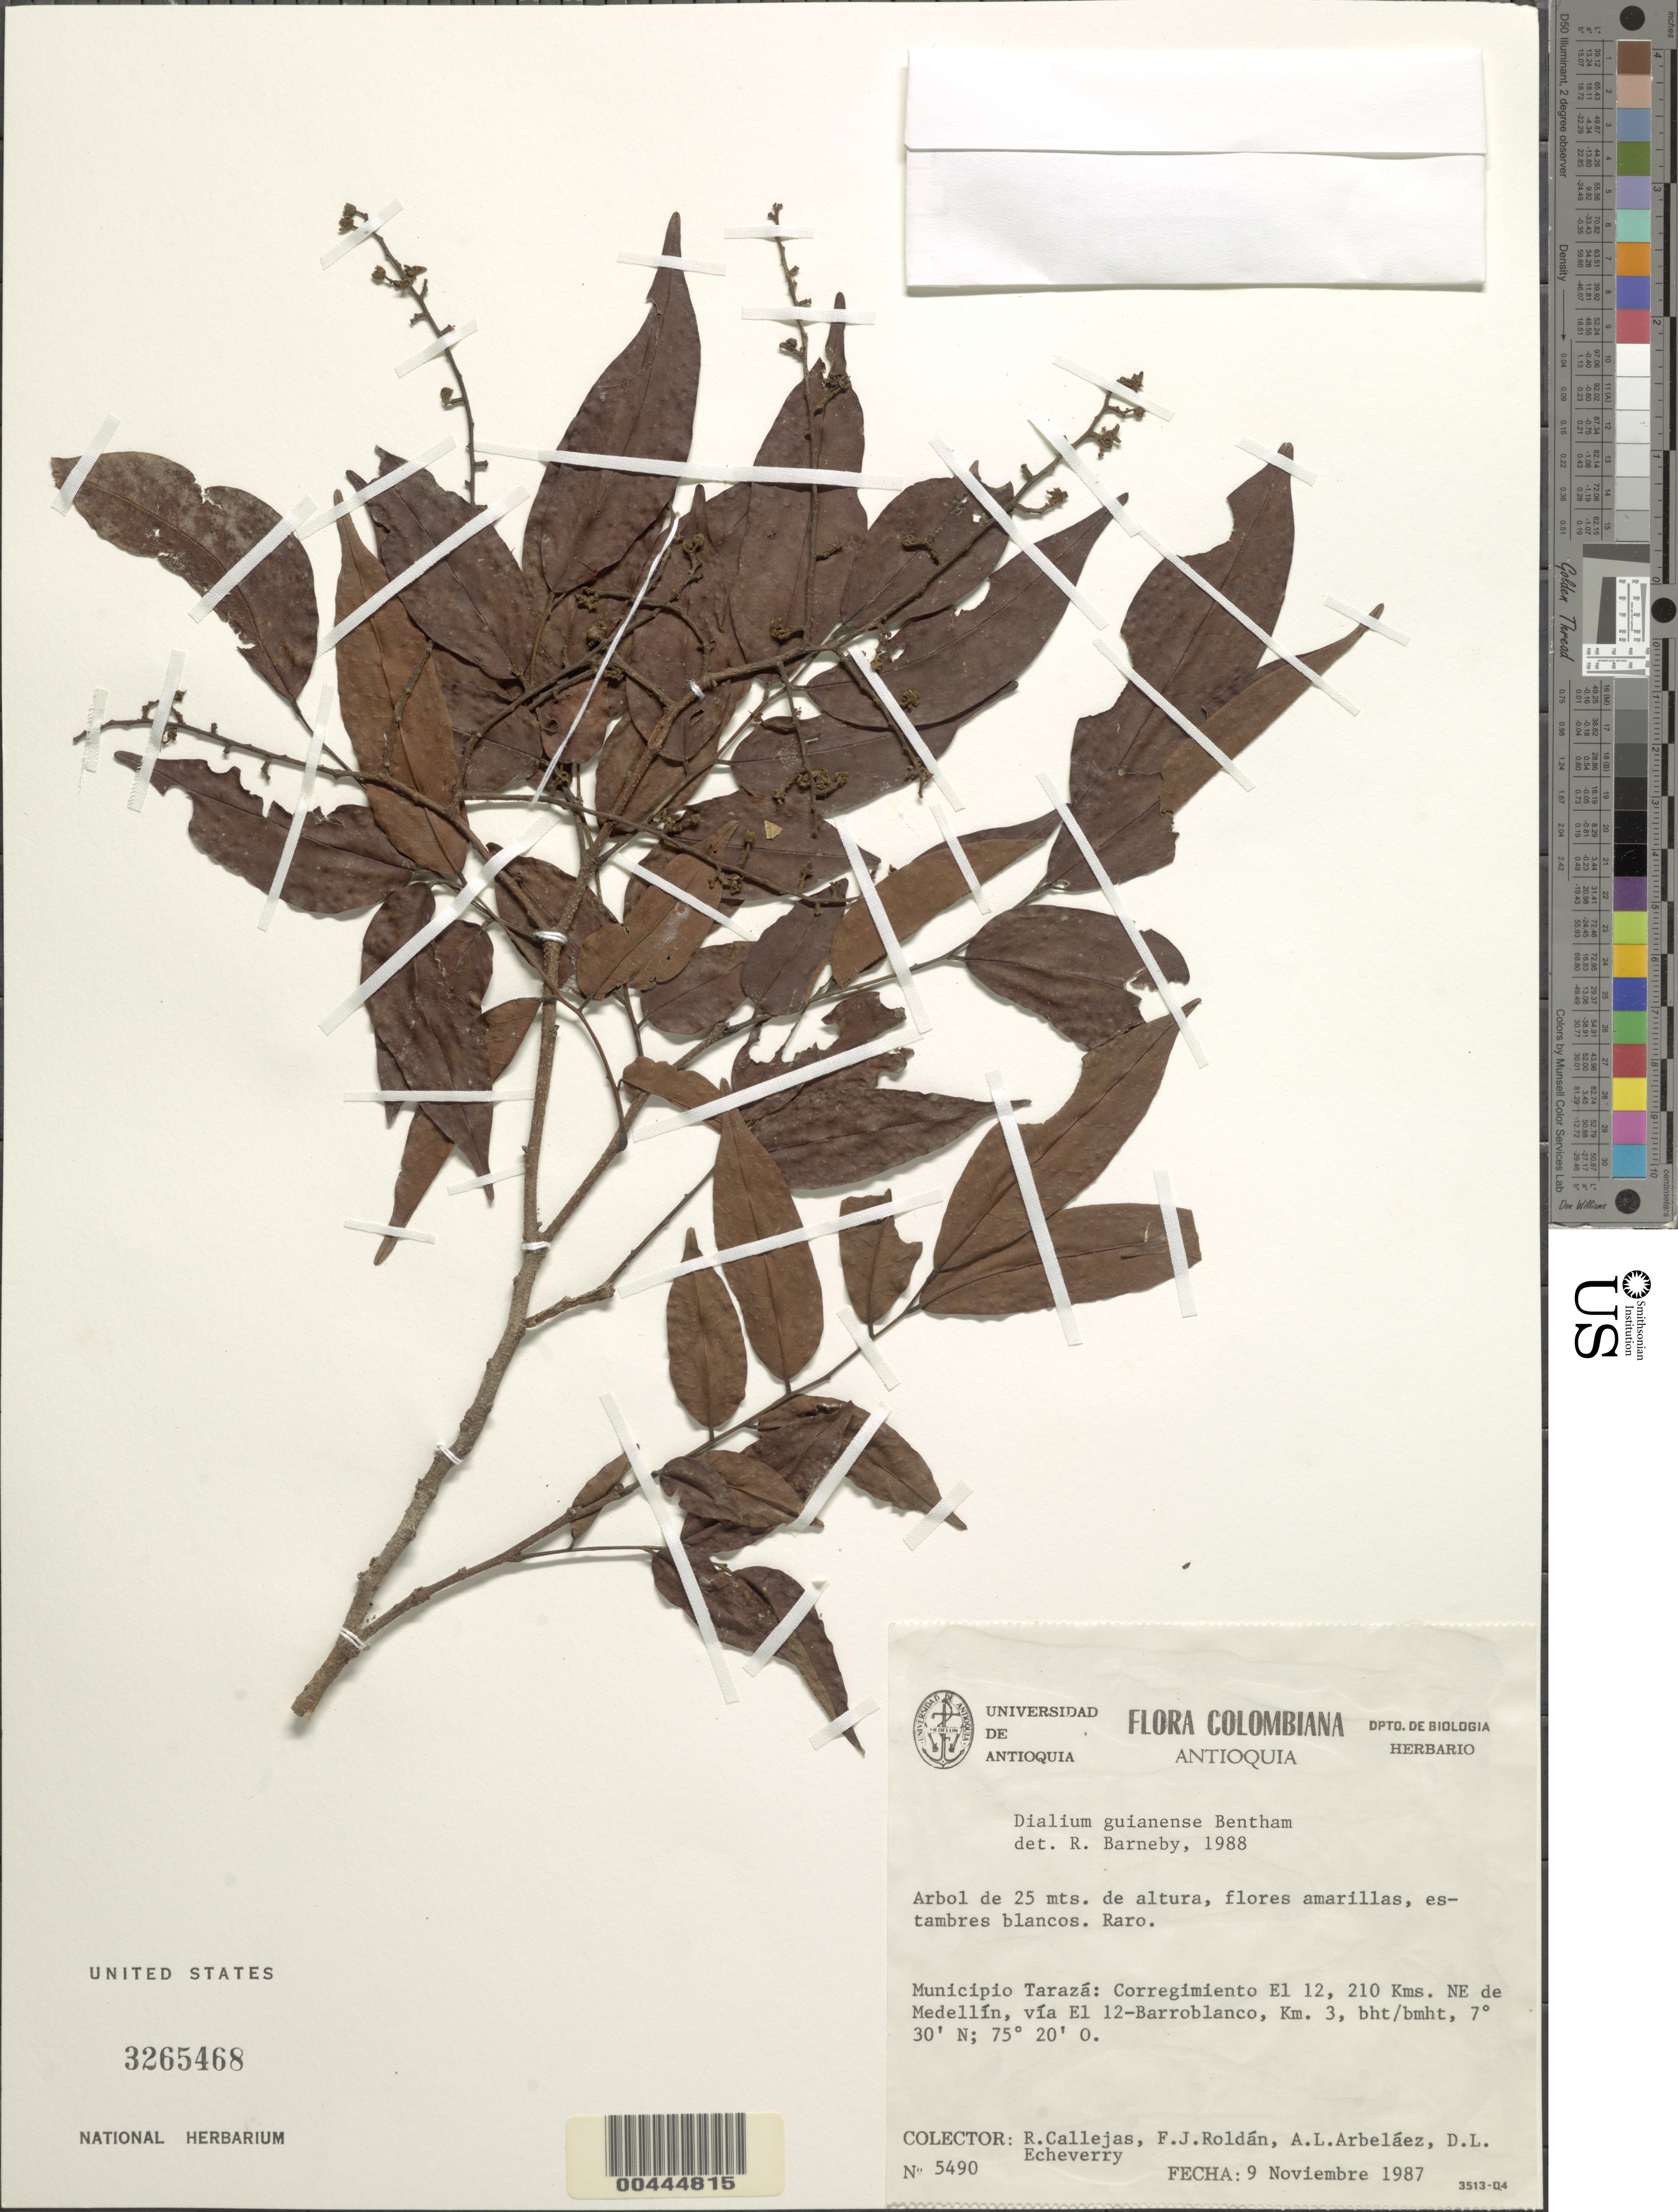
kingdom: Plantae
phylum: Tracheophyta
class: Magnoliopsida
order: Fabales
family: Fabaceae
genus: Dialium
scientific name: Dialium hexaestaminatum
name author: M.J. Falcão & Mansano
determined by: Falcão, Marcus J.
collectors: R. Callejas, F. J. Roldán, A. L. Arbelaez & D. Echeverry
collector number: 5490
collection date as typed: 09 Nov 1987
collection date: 1987-11-09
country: Colombia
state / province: Antioquia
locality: Taraza Mun. (?), NE of Medellin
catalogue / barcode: US 3265468